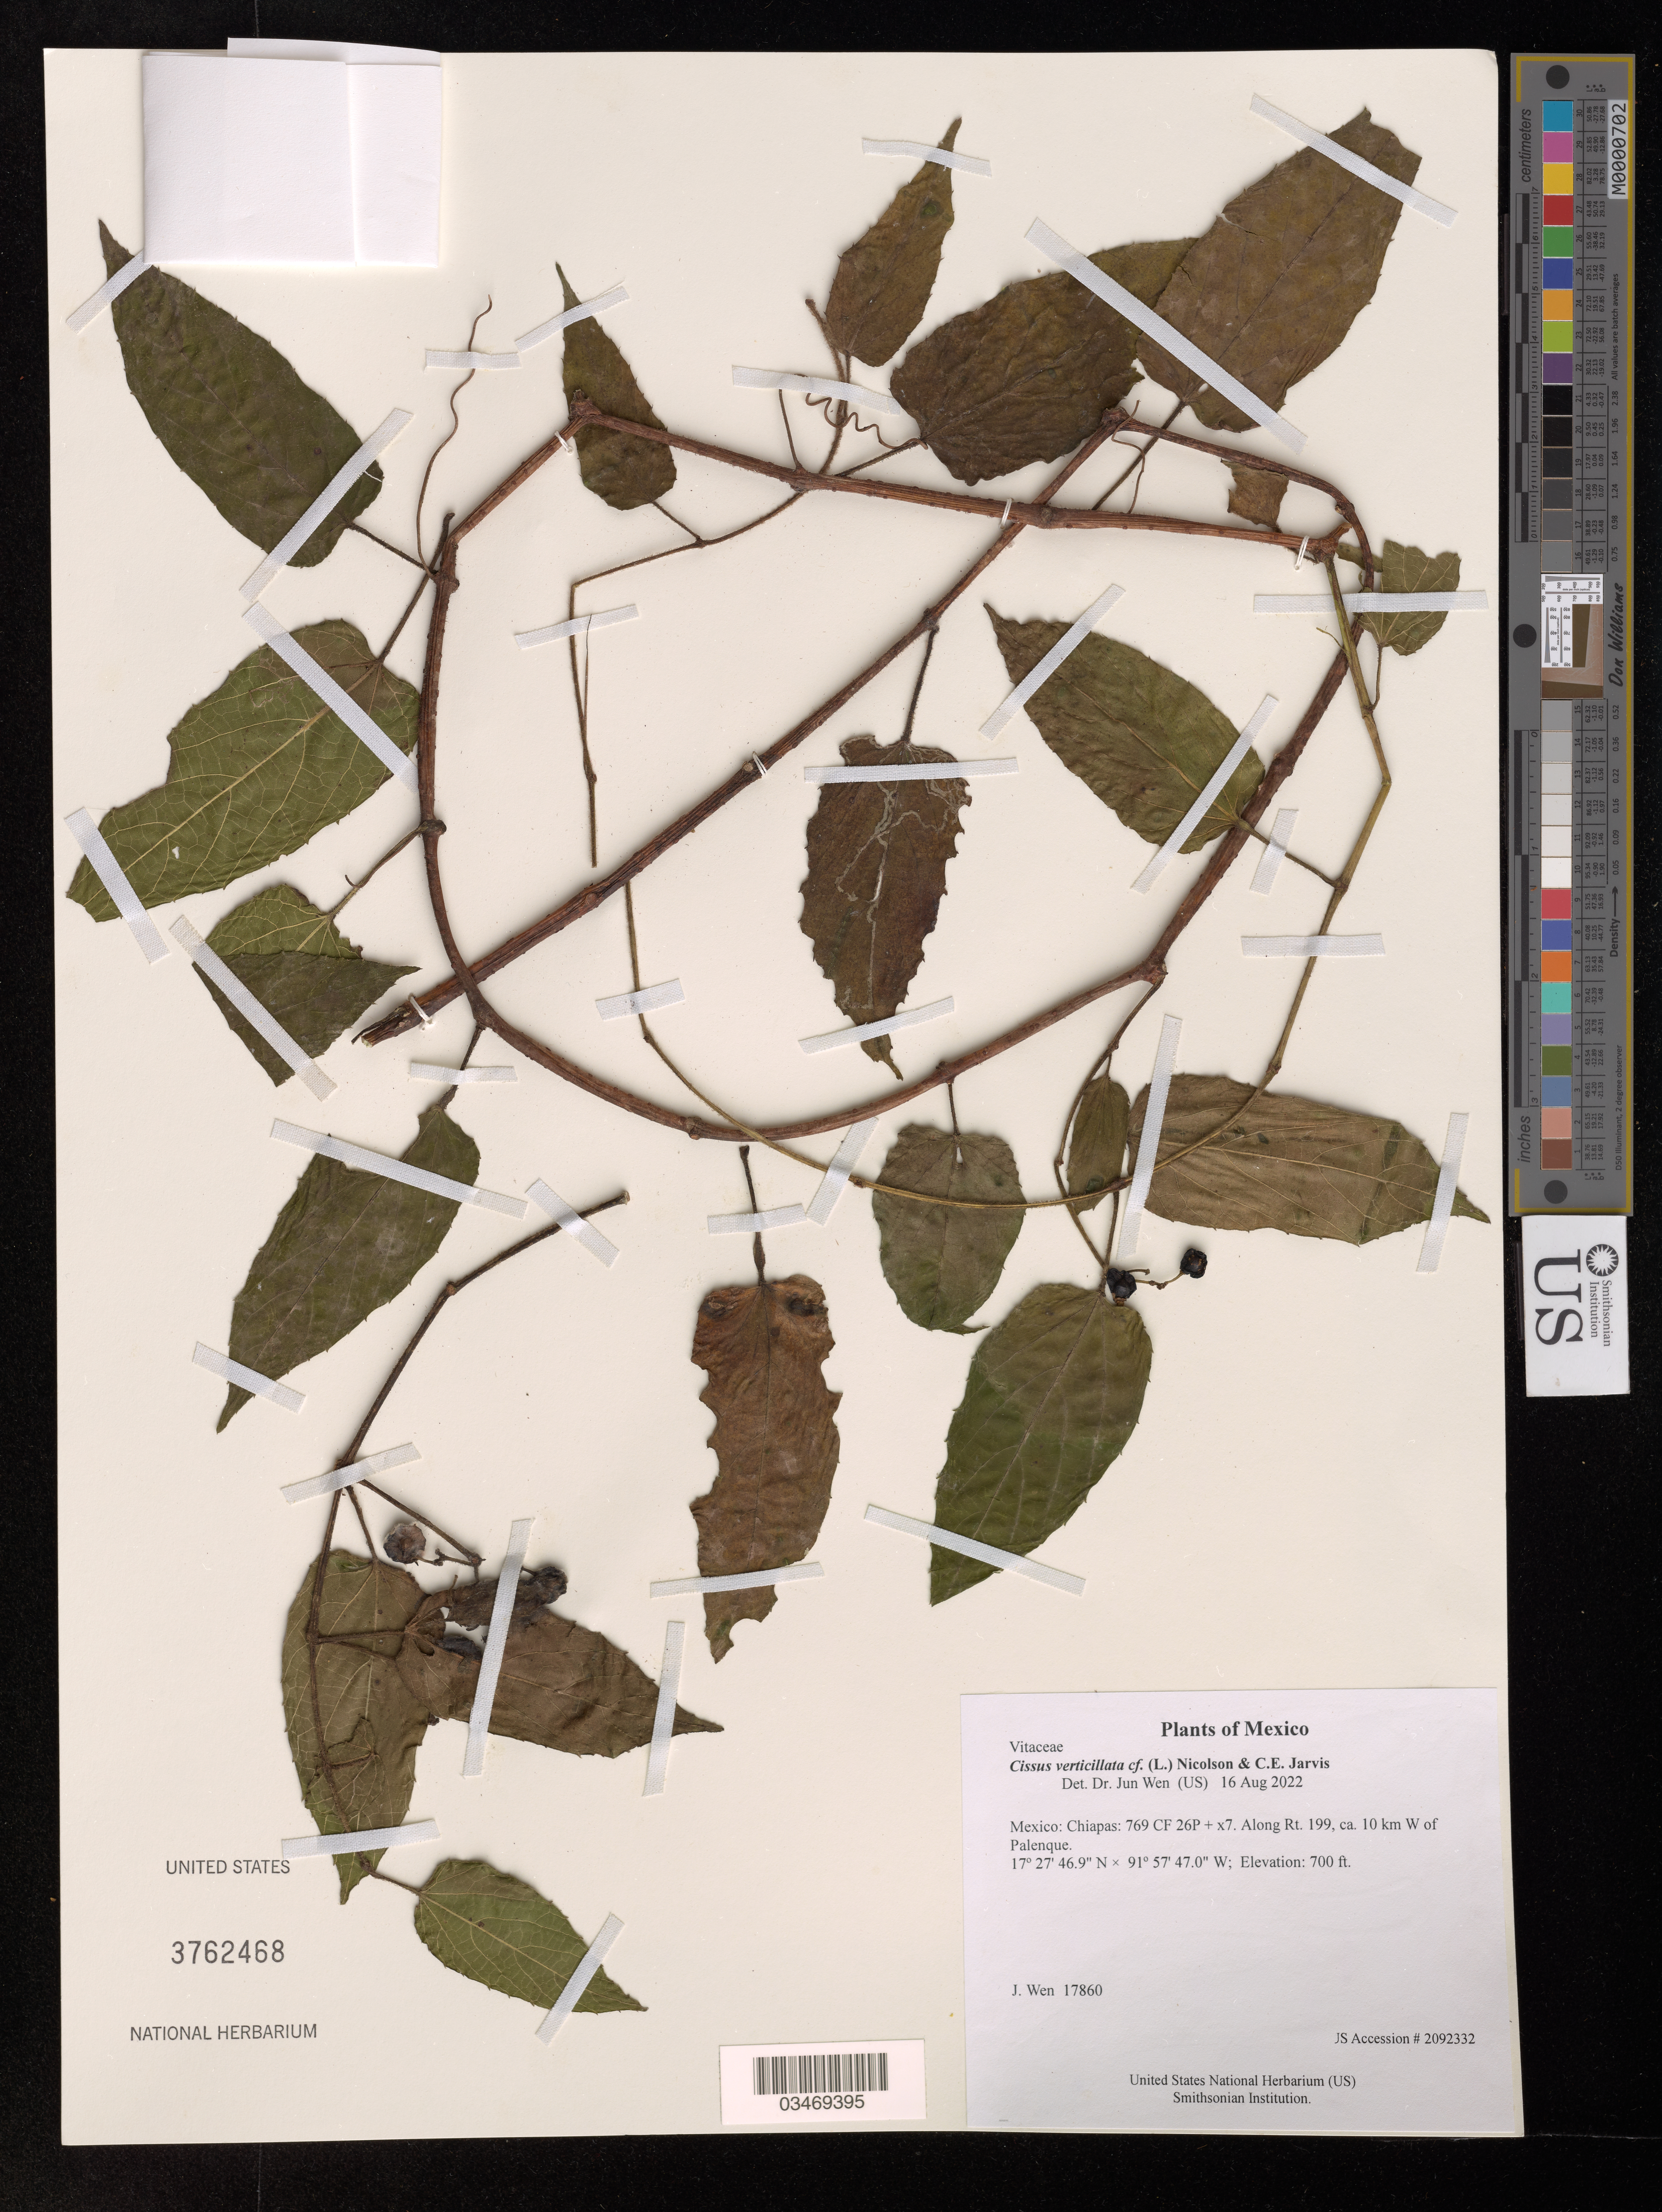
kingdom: Plantae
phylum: Tracheophyta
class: Magnoliopsida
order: Vitales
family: Vitaceae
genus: Cissus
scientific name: Cissus verticillata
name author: (L.) Nicolson & C.E. Jarvis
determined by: Wen, Jun, (BOT), Smithsonian Institution - National Museum of Natural History (UNITED STATES)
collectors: J. Wen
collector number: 17860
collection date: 2022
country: Mexico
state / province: Chiapas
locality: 769 CF 26P + x7. Along Rt. 199, ca. 10 km W of Palenque.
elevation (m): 213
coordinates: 17 27.781 N, 91 57.783 W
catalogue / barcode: US 3762468